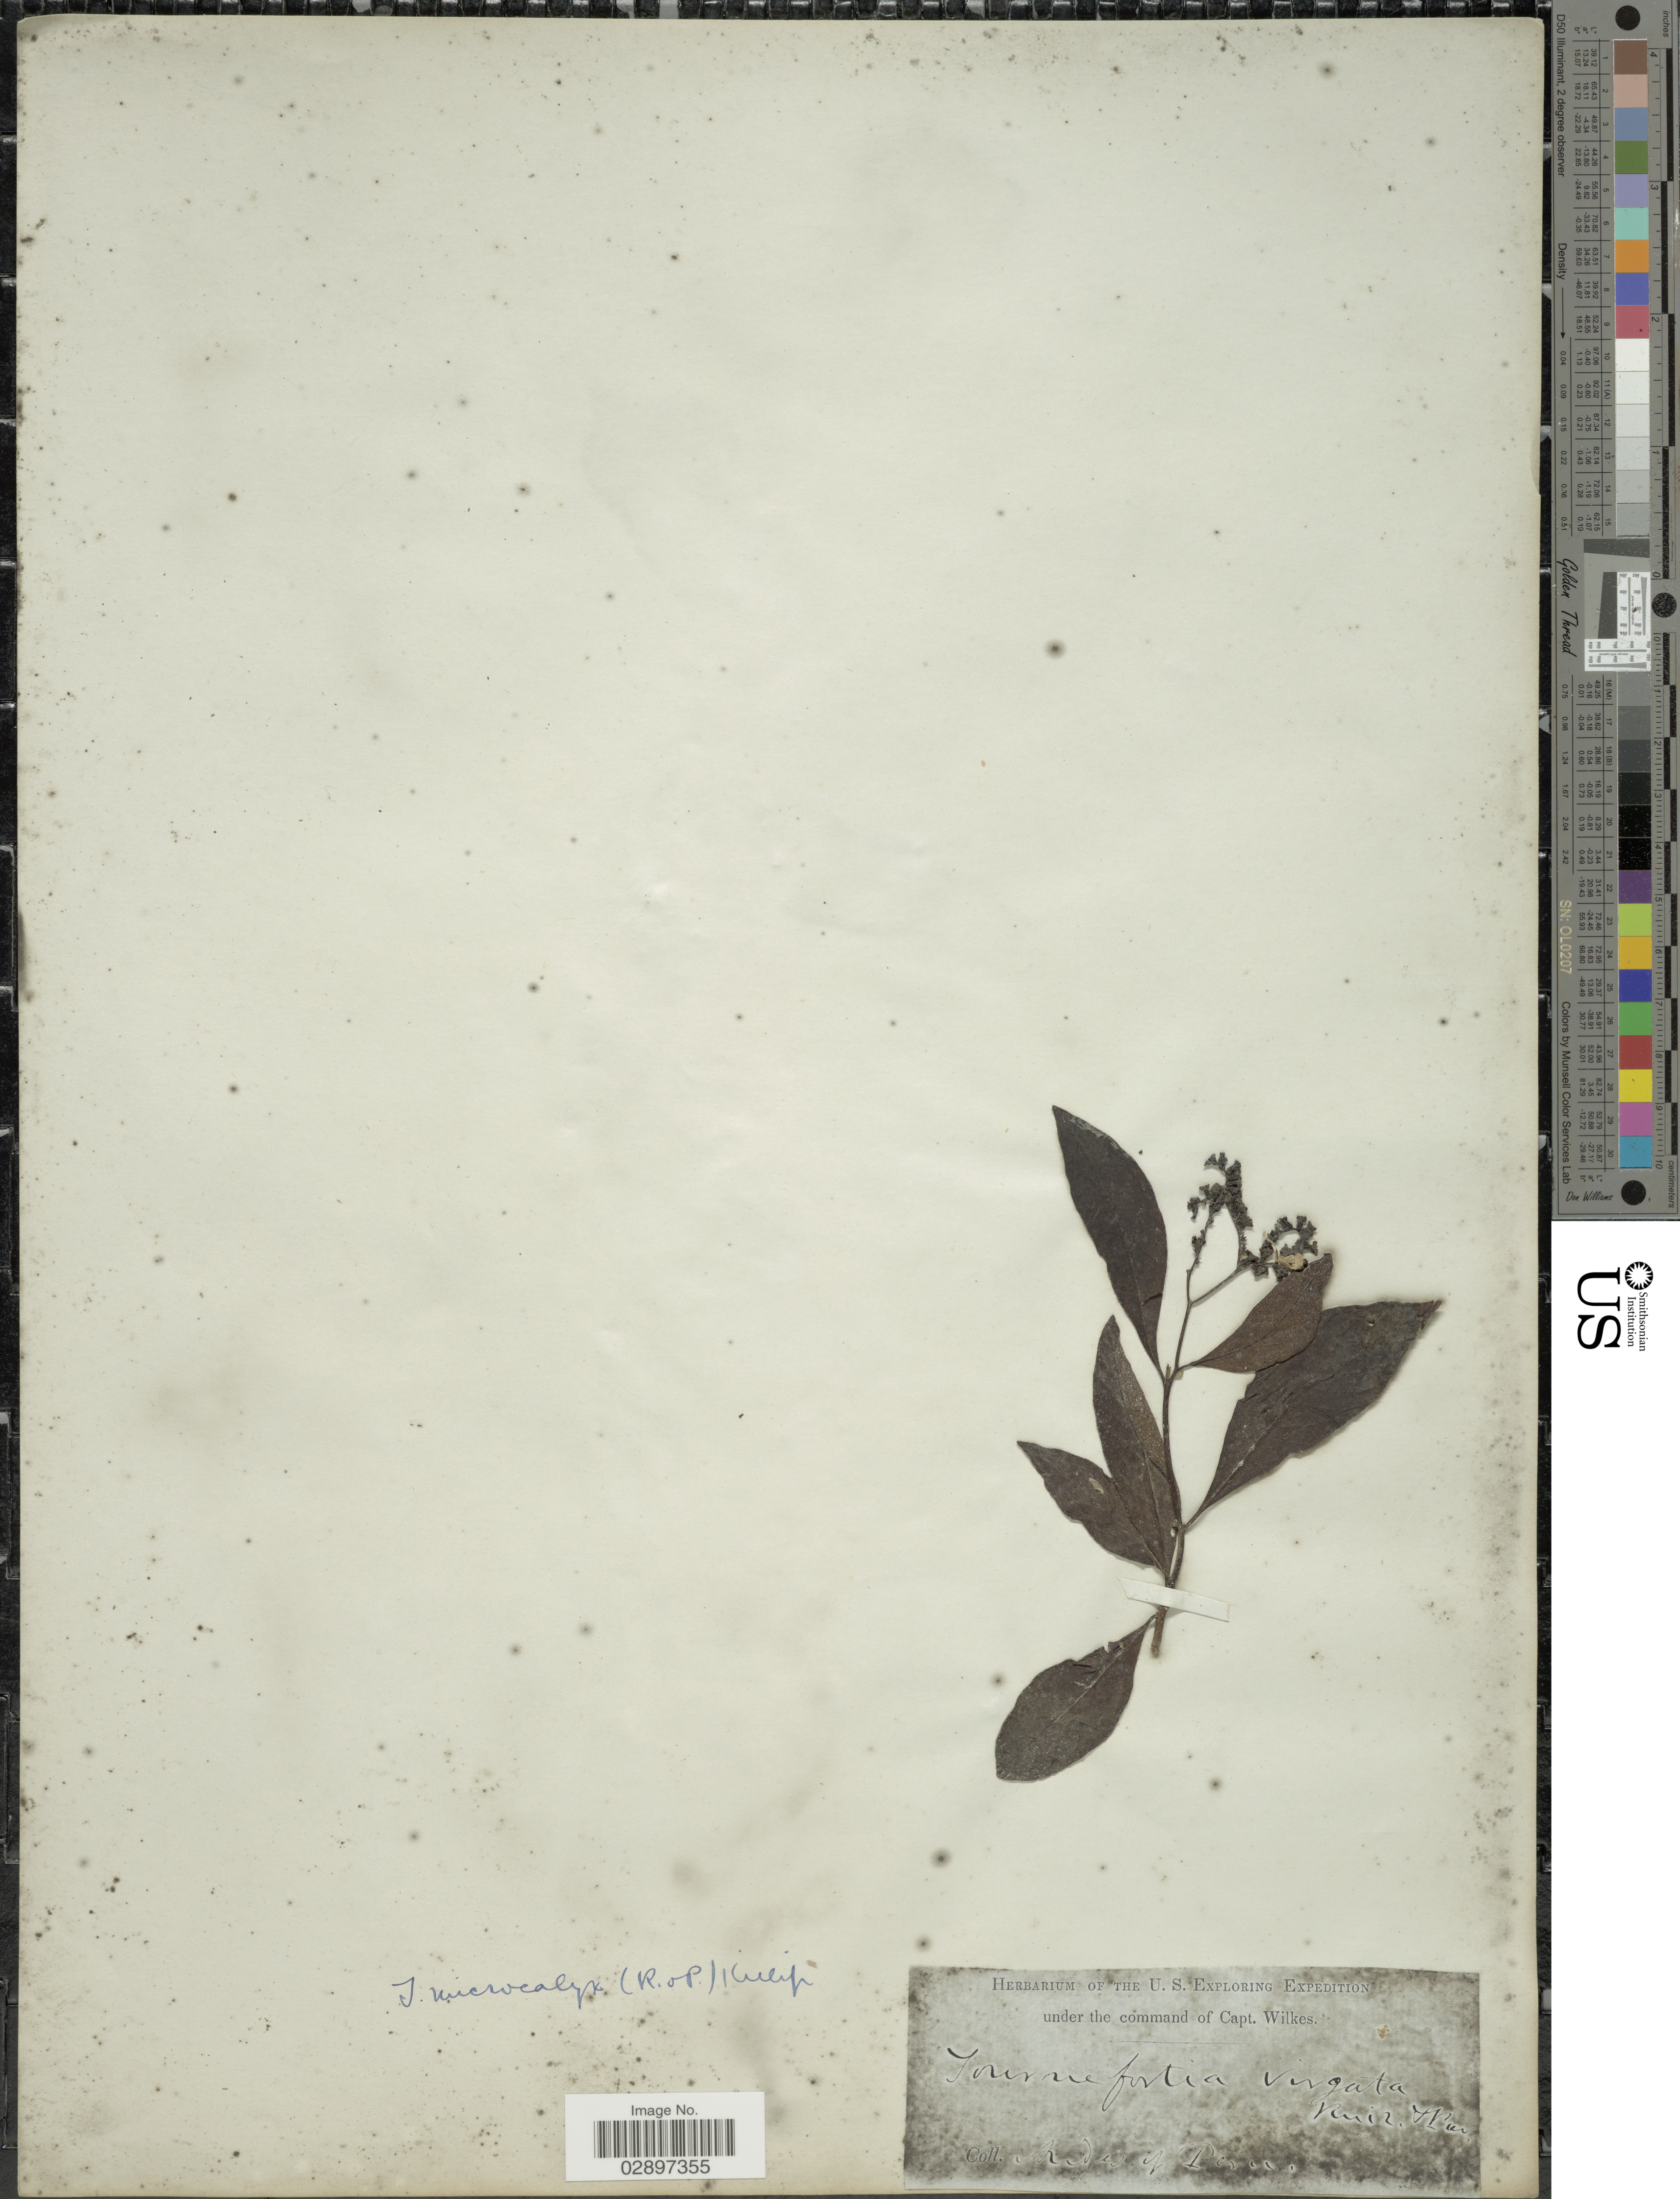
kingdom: Plantae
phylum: Tracheophyta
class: Magnoliopsida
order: Boraginales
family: Heliotropiaceae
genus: Tournefortia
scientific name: Tournefortia microcalyx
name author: (Ruiz & Pav.) I.M. Johnst.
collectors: Wilkes Explor. Exped.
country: Peru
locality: Andes of Peru.